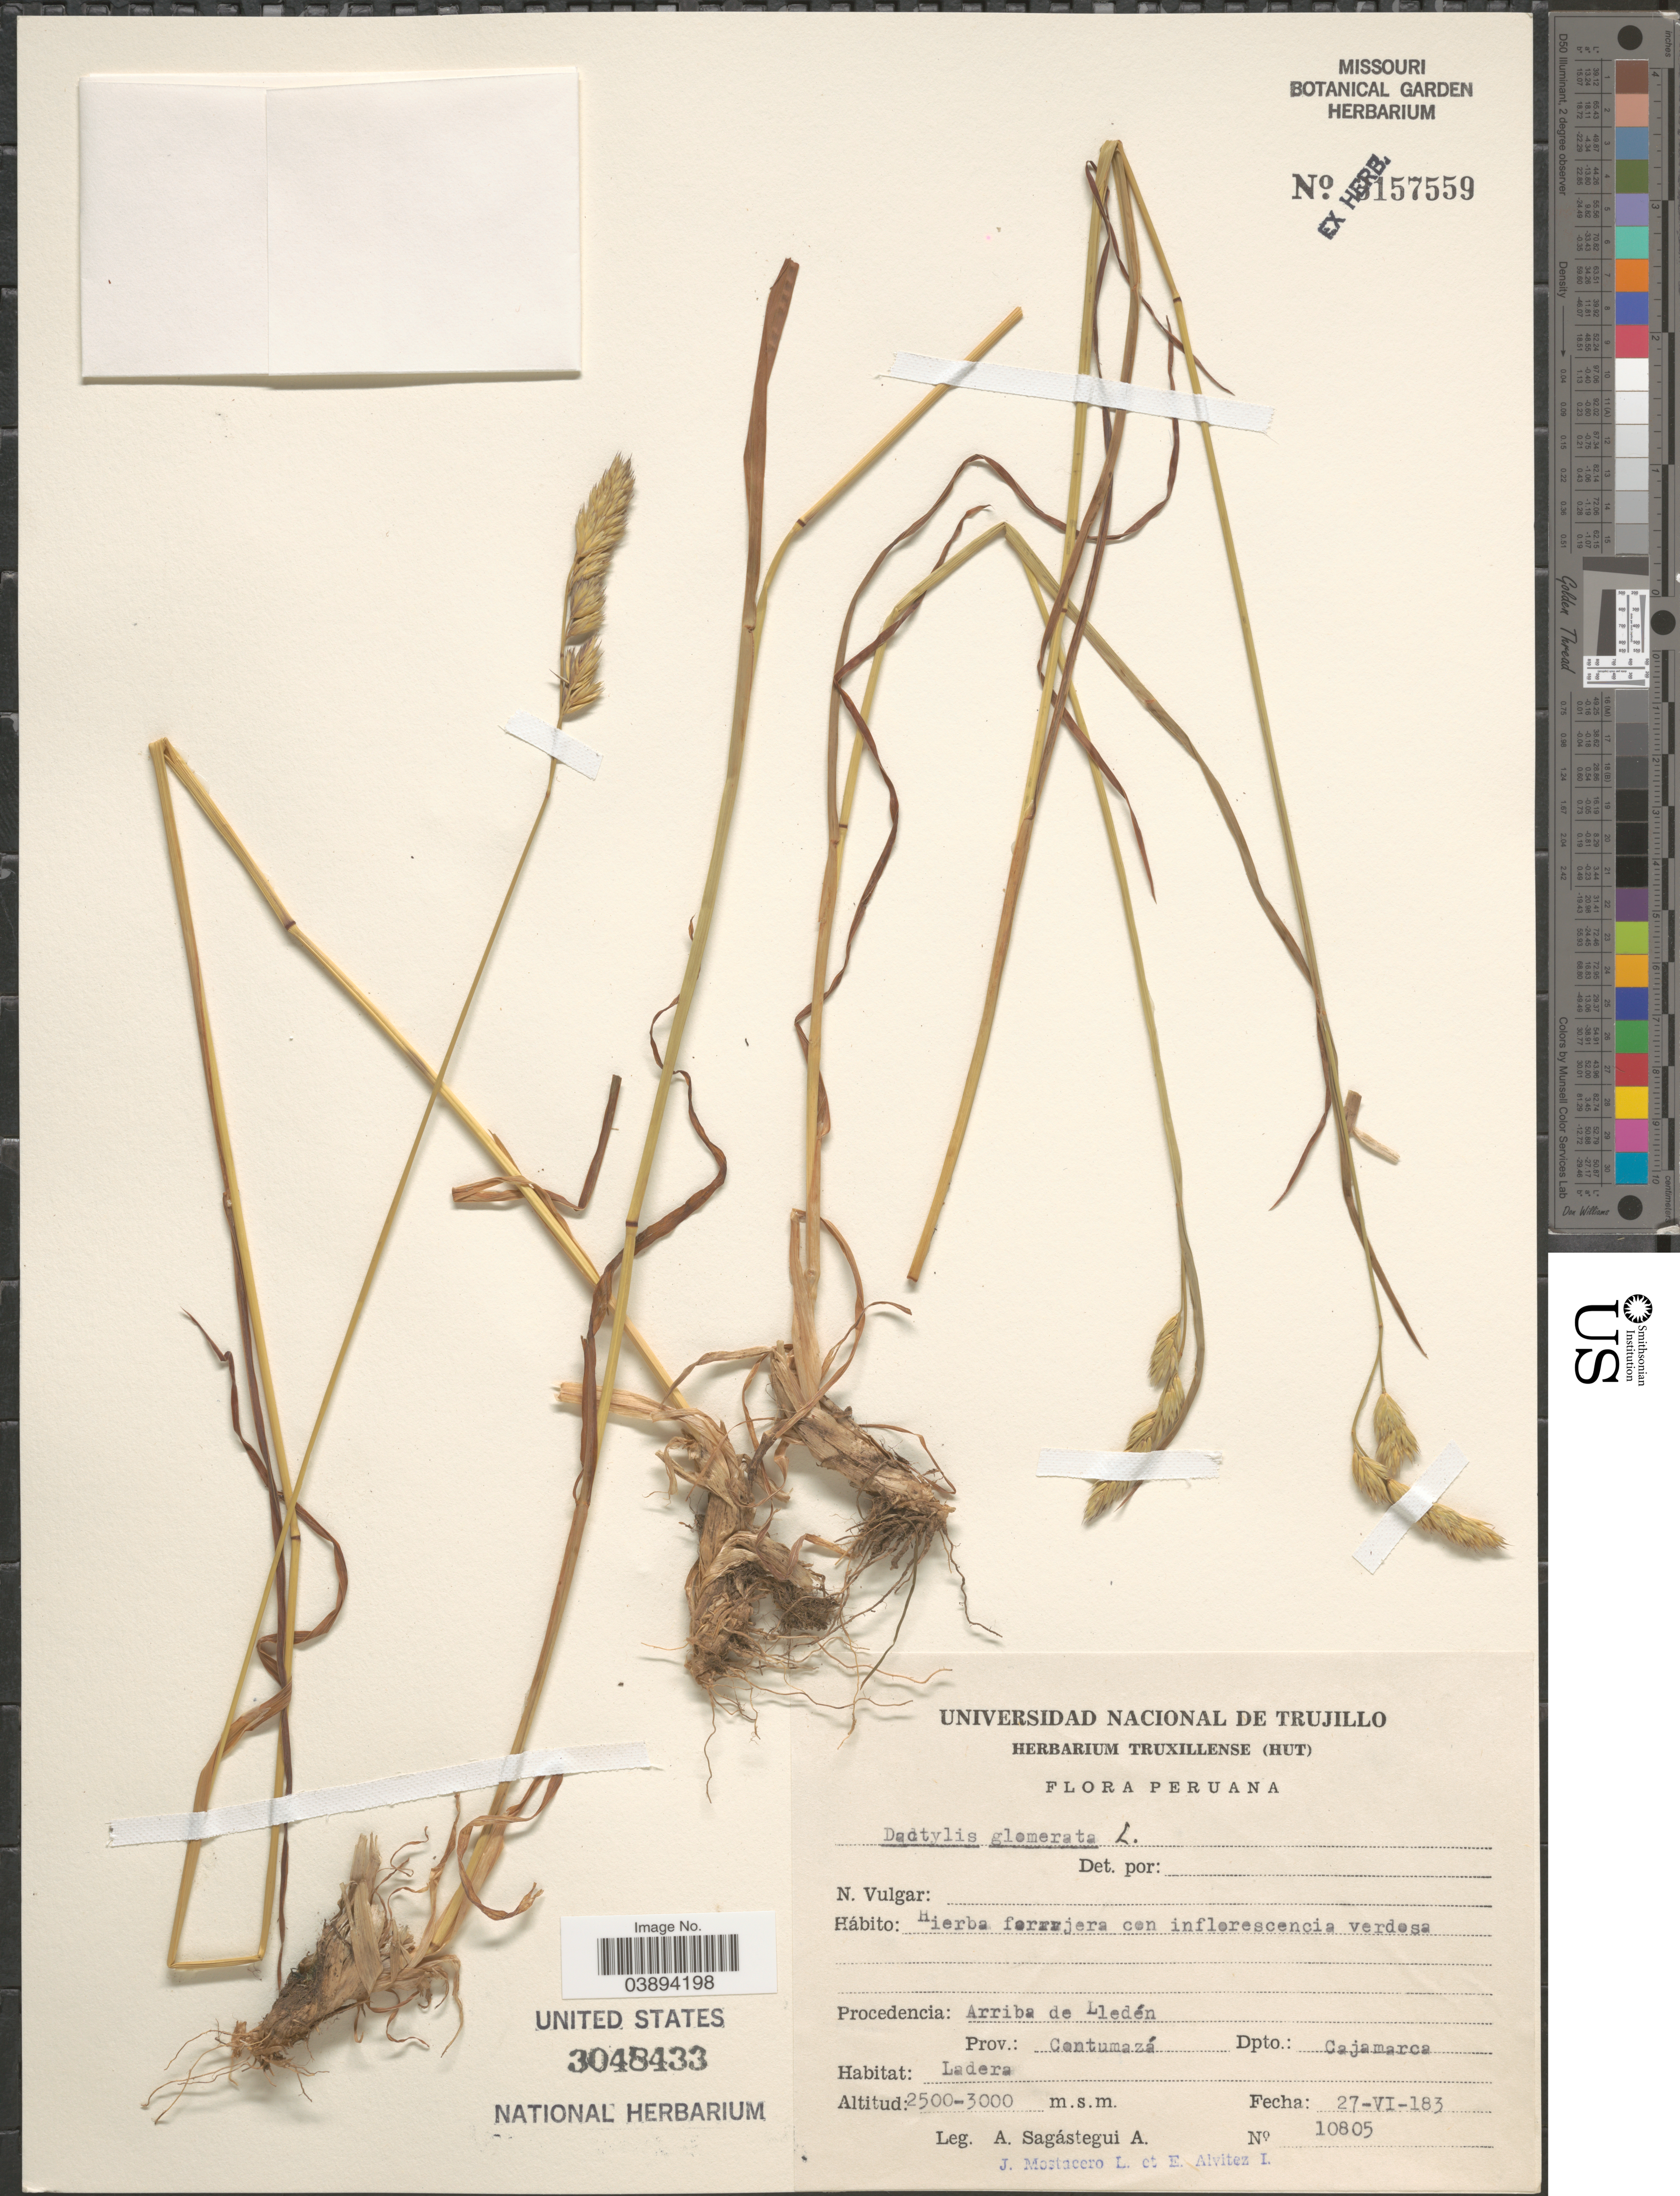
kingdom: Plantae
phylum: Tracheophyta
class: Liliopsida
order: Poales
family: Poaceae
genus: Dactylis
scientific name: Dactylis glomerata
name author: L.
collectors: A. Sagástegui A., J. Mostacero L. & E. Alvitez I.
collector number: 10805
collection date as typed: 27-VI-183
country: Peru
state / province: Cajamarca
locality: Procedencia: Arriba de Lledén. Prov.: Contumazá. Dpto.: Cajamarca.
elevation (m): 2500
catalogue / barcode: US 3048433